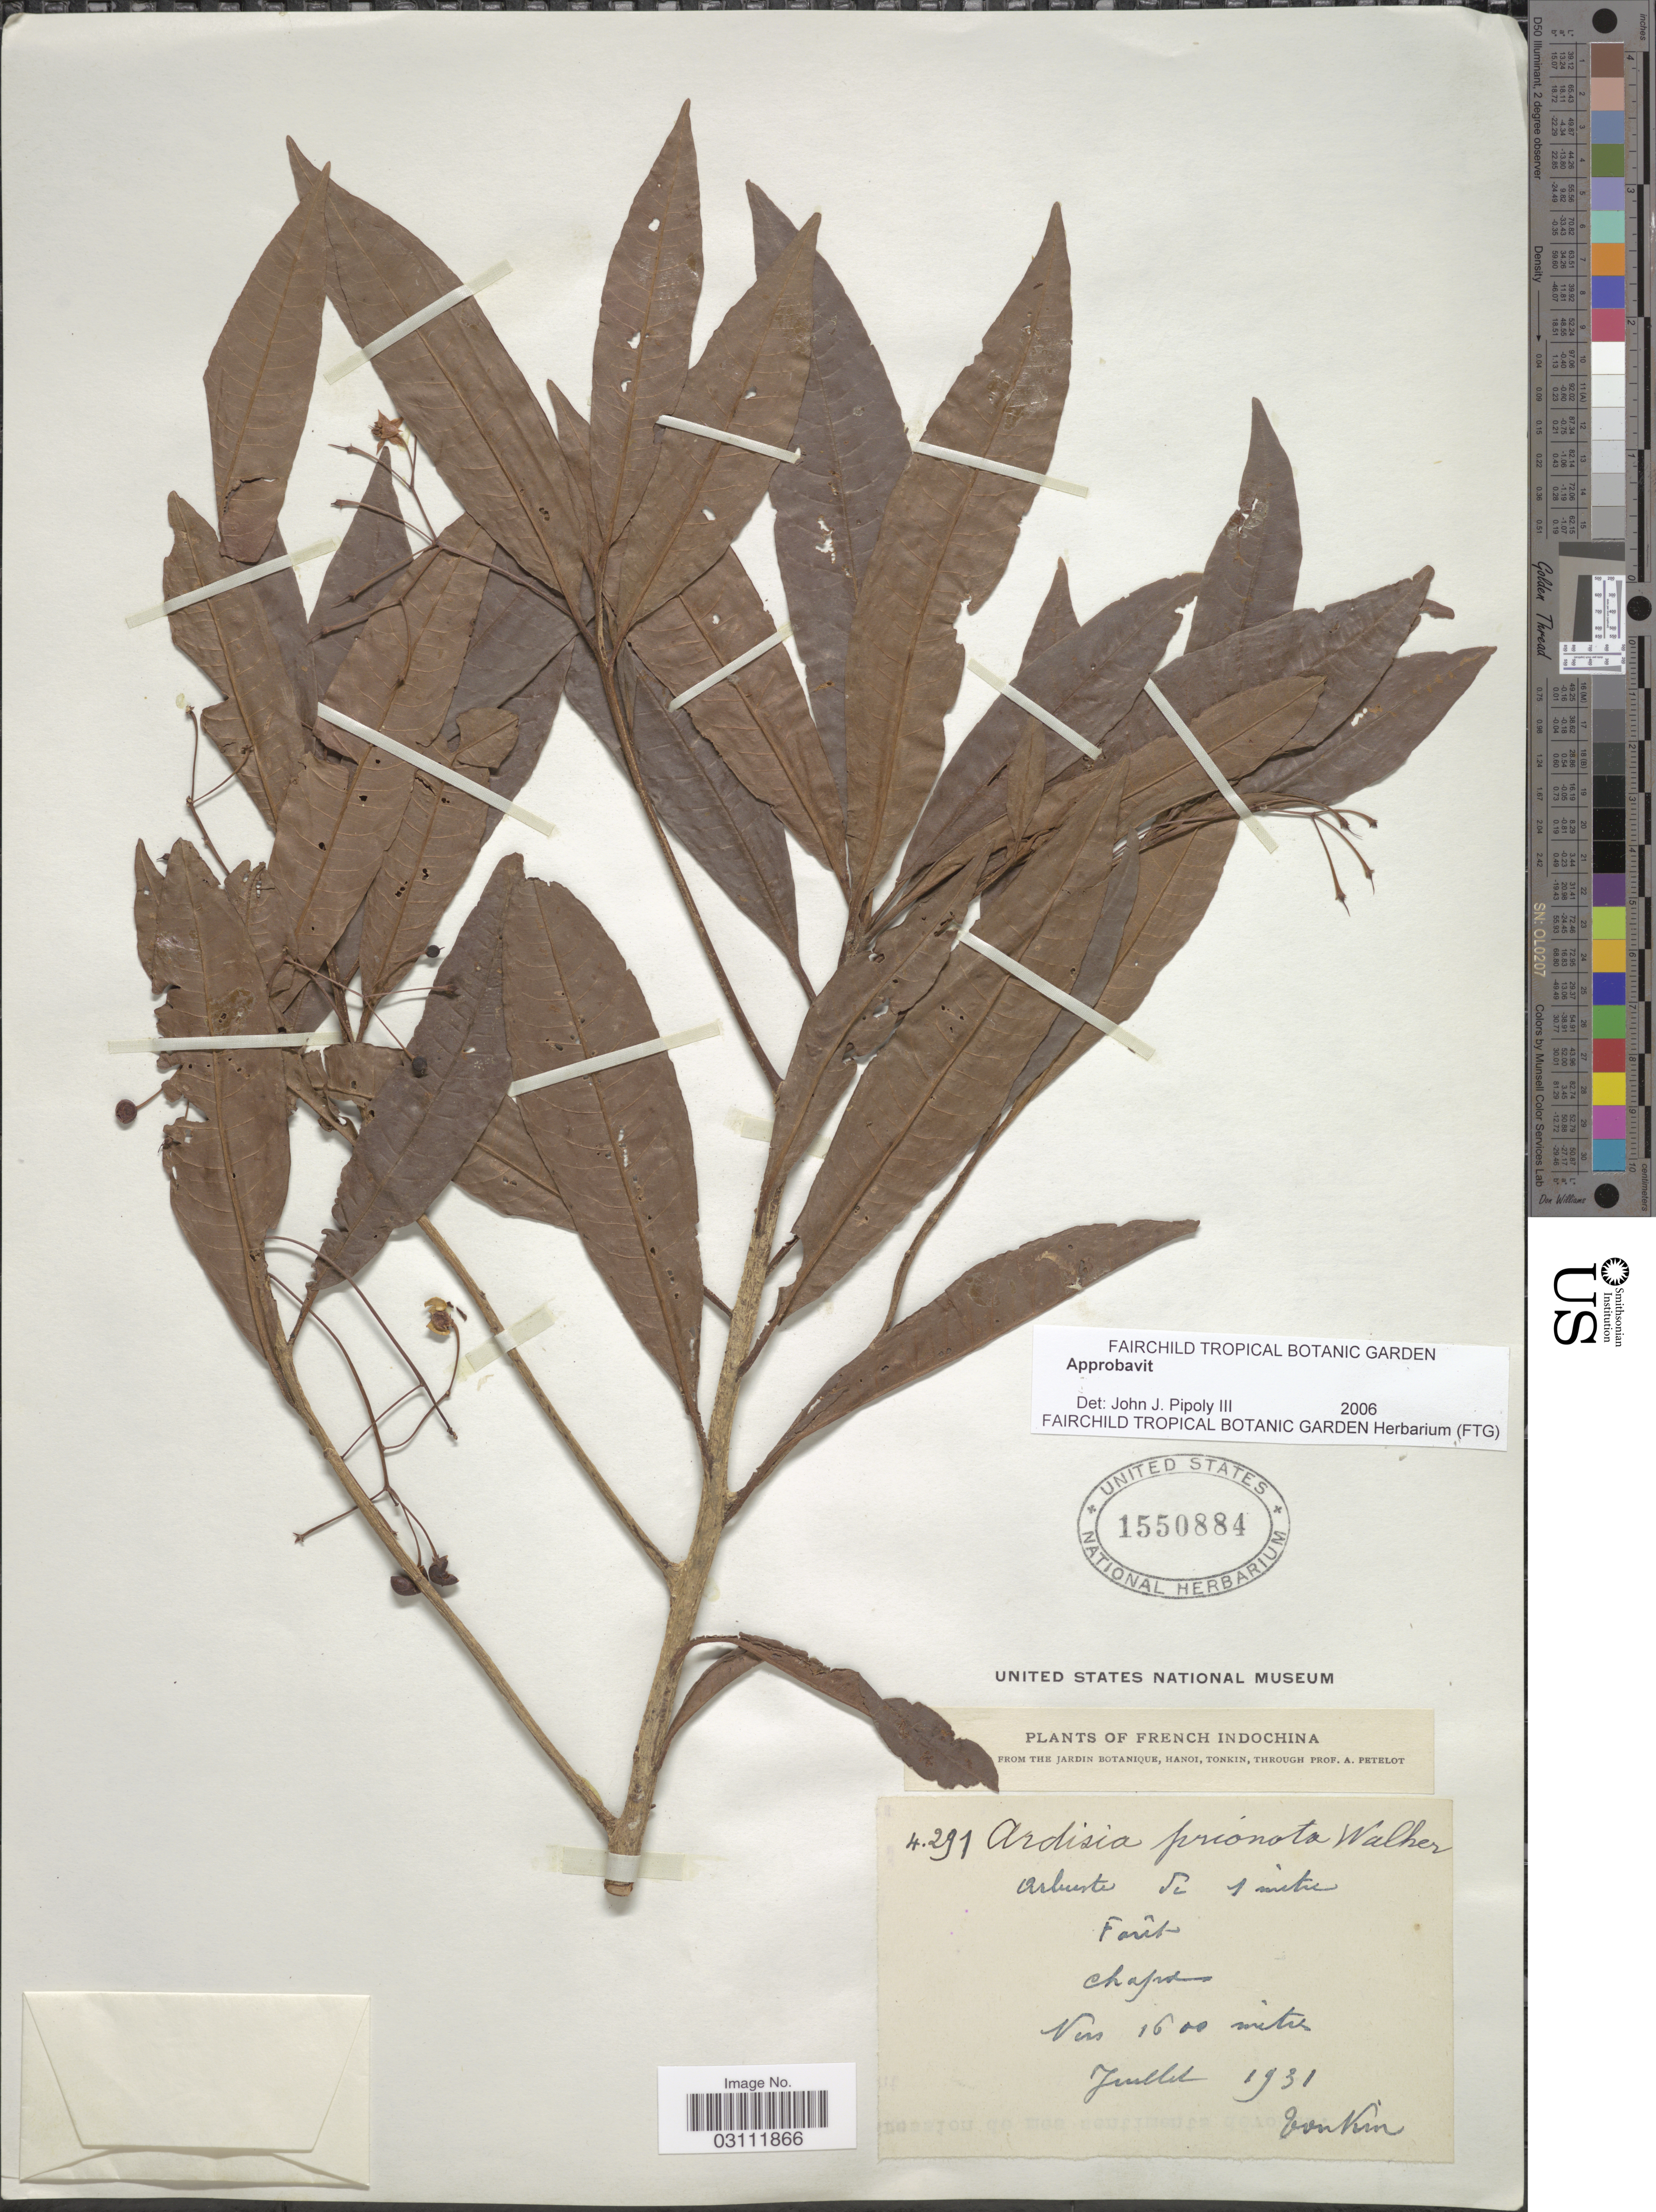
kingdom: Plantae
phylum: Tracheophyta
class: Magnoliopsida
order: Ericales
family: Primulaceae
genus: Ardisia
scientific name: Ardisia prionota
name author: E. Walker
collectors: A. Petelot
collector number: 4291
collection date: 1931-07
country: Vietnam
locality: French Indochina. Chapa.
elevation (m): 1600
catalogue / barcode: US 1550884